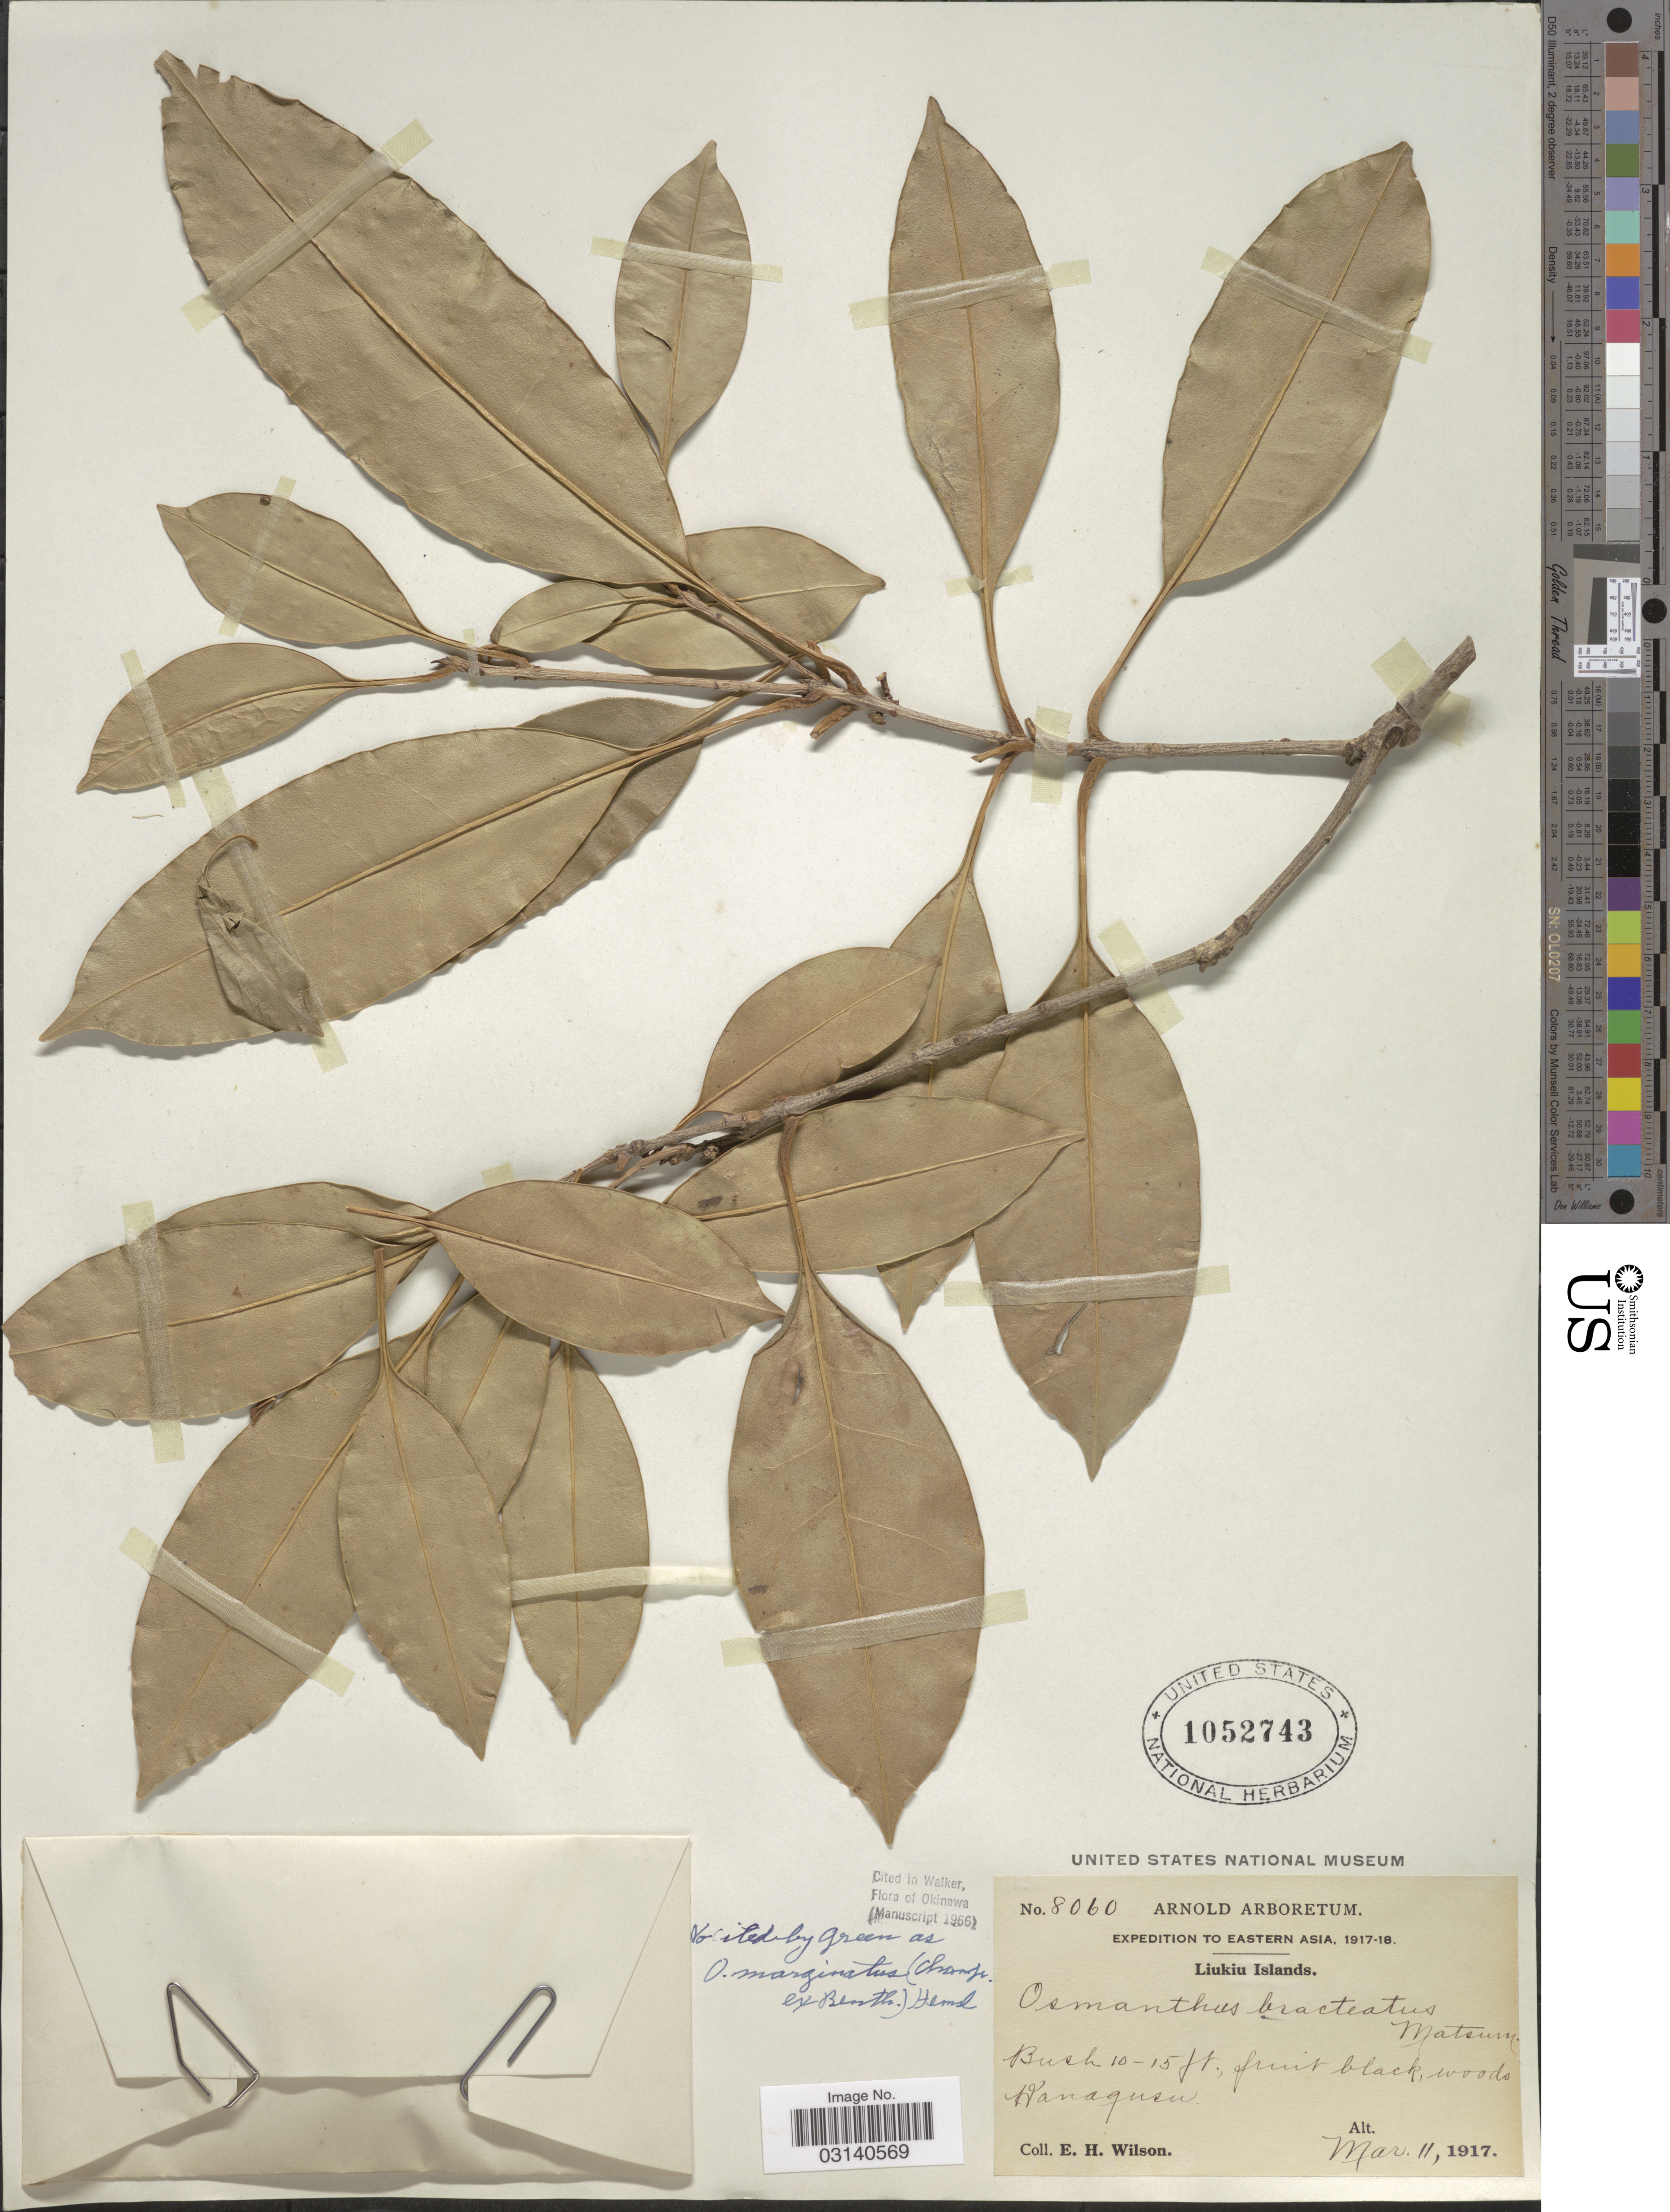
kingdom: Plantae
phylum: Tracheophyta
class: Magnoliopsida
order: Lamiales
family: Oleaceae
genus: Osmanthus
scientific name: Osmanthus marginatus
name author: (Champ. ex Benth.) Hemsl.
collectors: E. Wilson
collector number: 8060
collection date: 1917-03-11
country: Japan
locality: Eastern Asia, Liukiu Islands, Hanagusu.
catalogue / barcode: US 1052743